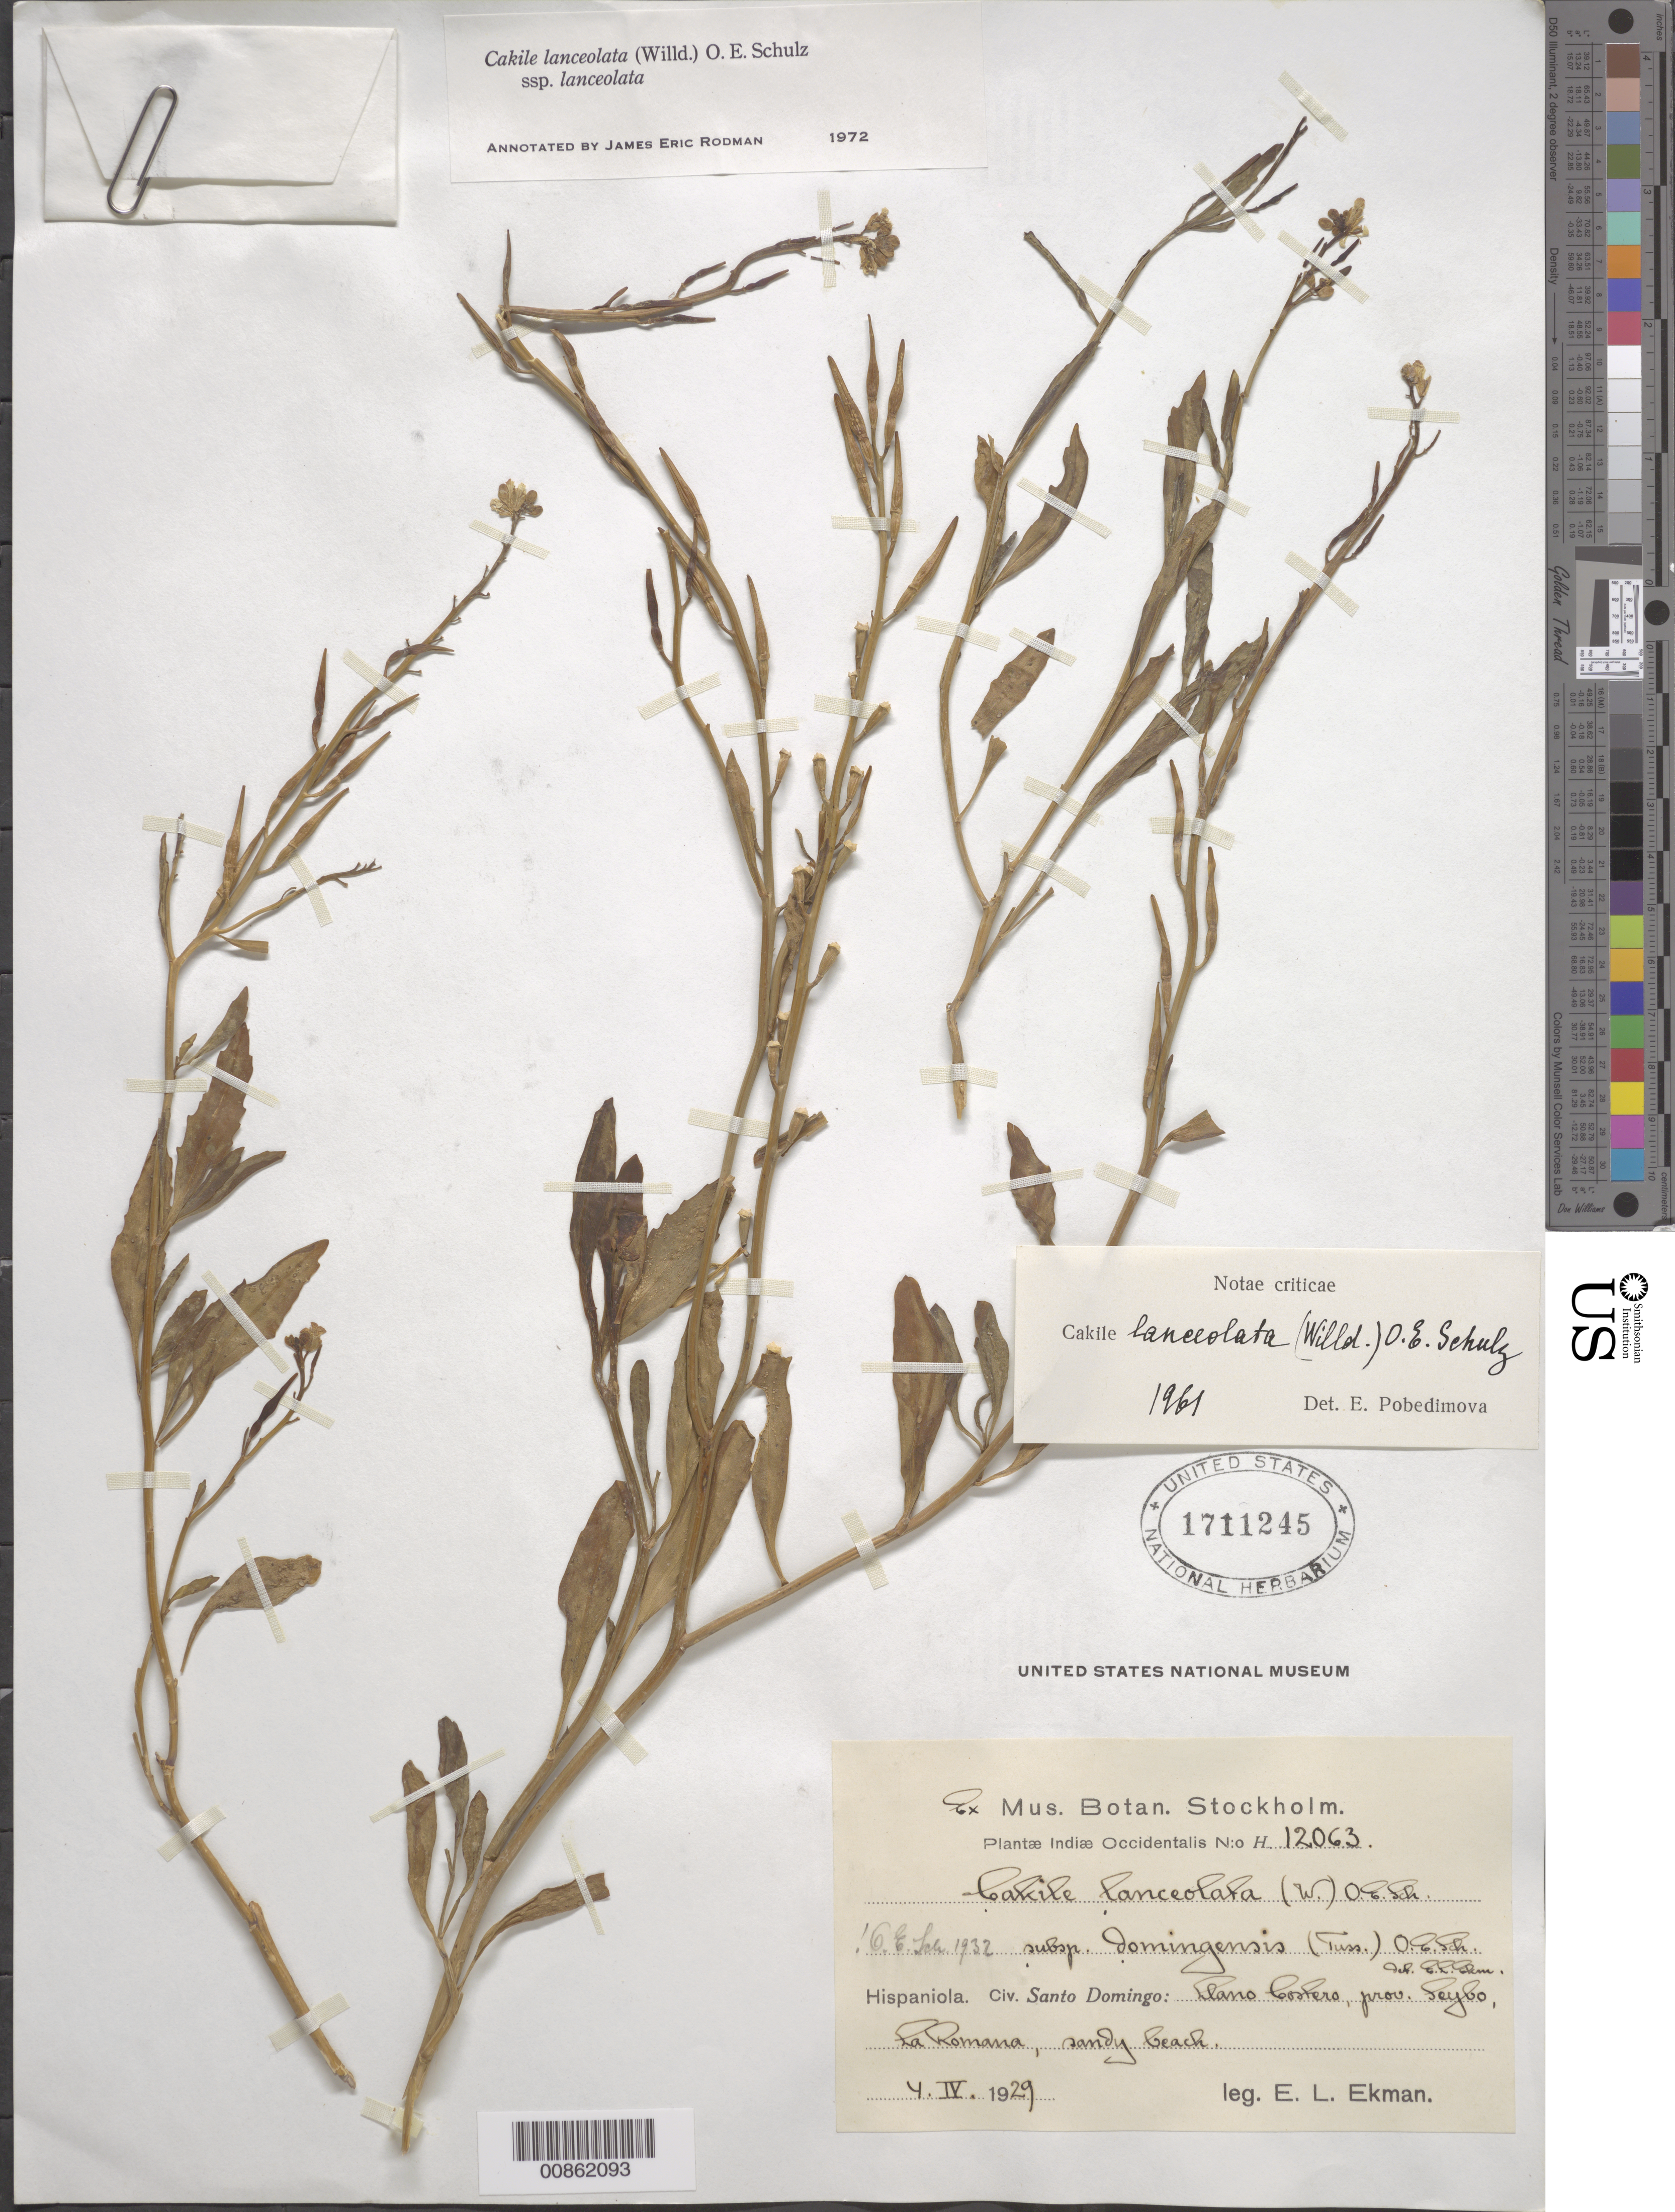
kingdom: Plantae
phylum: Tracheophyta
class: Magnoliopsida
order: Brassicales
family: Brassicaceae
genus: Cakile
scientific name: Cakile lanceolata subsp. lanceolata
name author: (Willd.) O.E. Schulz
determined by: Rodman, J. E.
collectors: E. L. Ekman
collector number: H 12063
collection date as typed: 04 Apr 1929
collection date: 1929-04-04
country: Dominican Republic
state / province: El Seibo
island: Hispaniola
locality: Llano Costero, La Romana.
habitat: Sandy beach.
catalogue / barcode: US 1711245